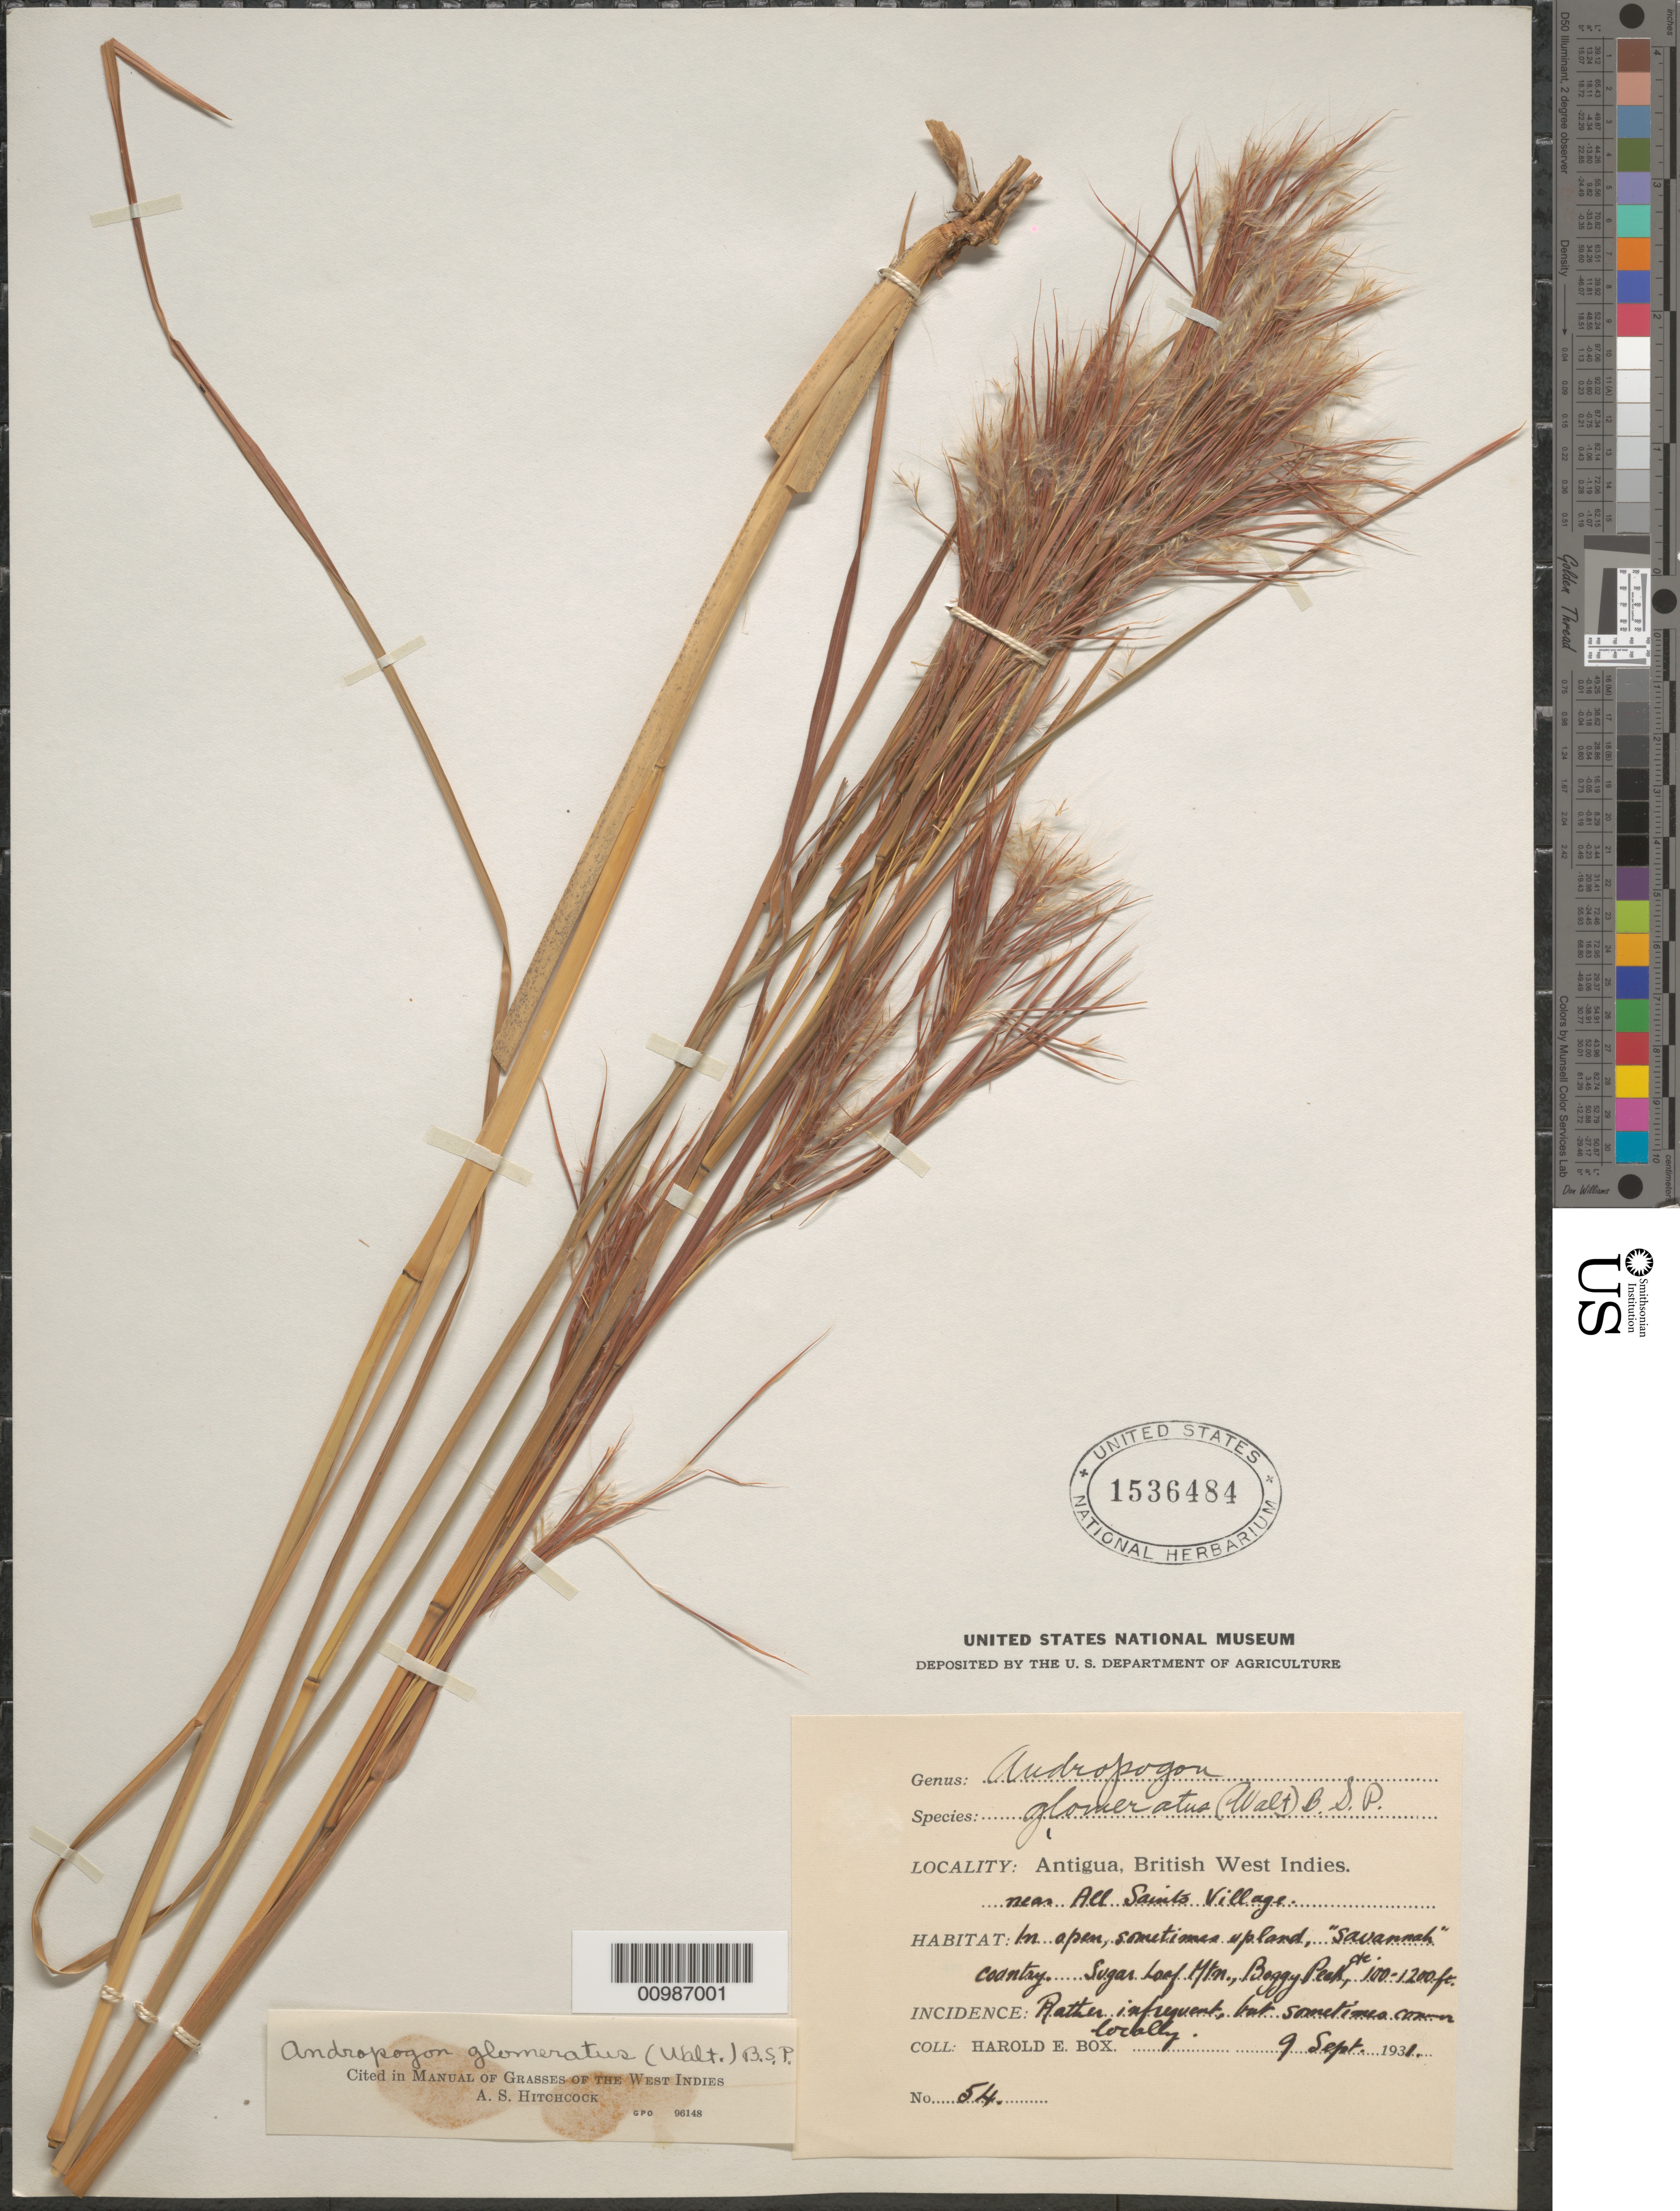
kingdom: Plantae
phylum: Tracheophyta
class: Liliopsida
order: Poales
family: Poaceae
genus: Andropogon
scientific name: Andropogon glomeratus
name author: (Walter) Britton, Stearns & Poggenb.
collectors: H. E. Box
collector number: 54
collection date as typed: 09 Sep 1931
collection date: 1931-09-09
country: Antigua and Barbuda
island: Antigua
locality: near All Saints Village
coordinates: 0 N, 0 E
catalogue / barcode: US 1536484